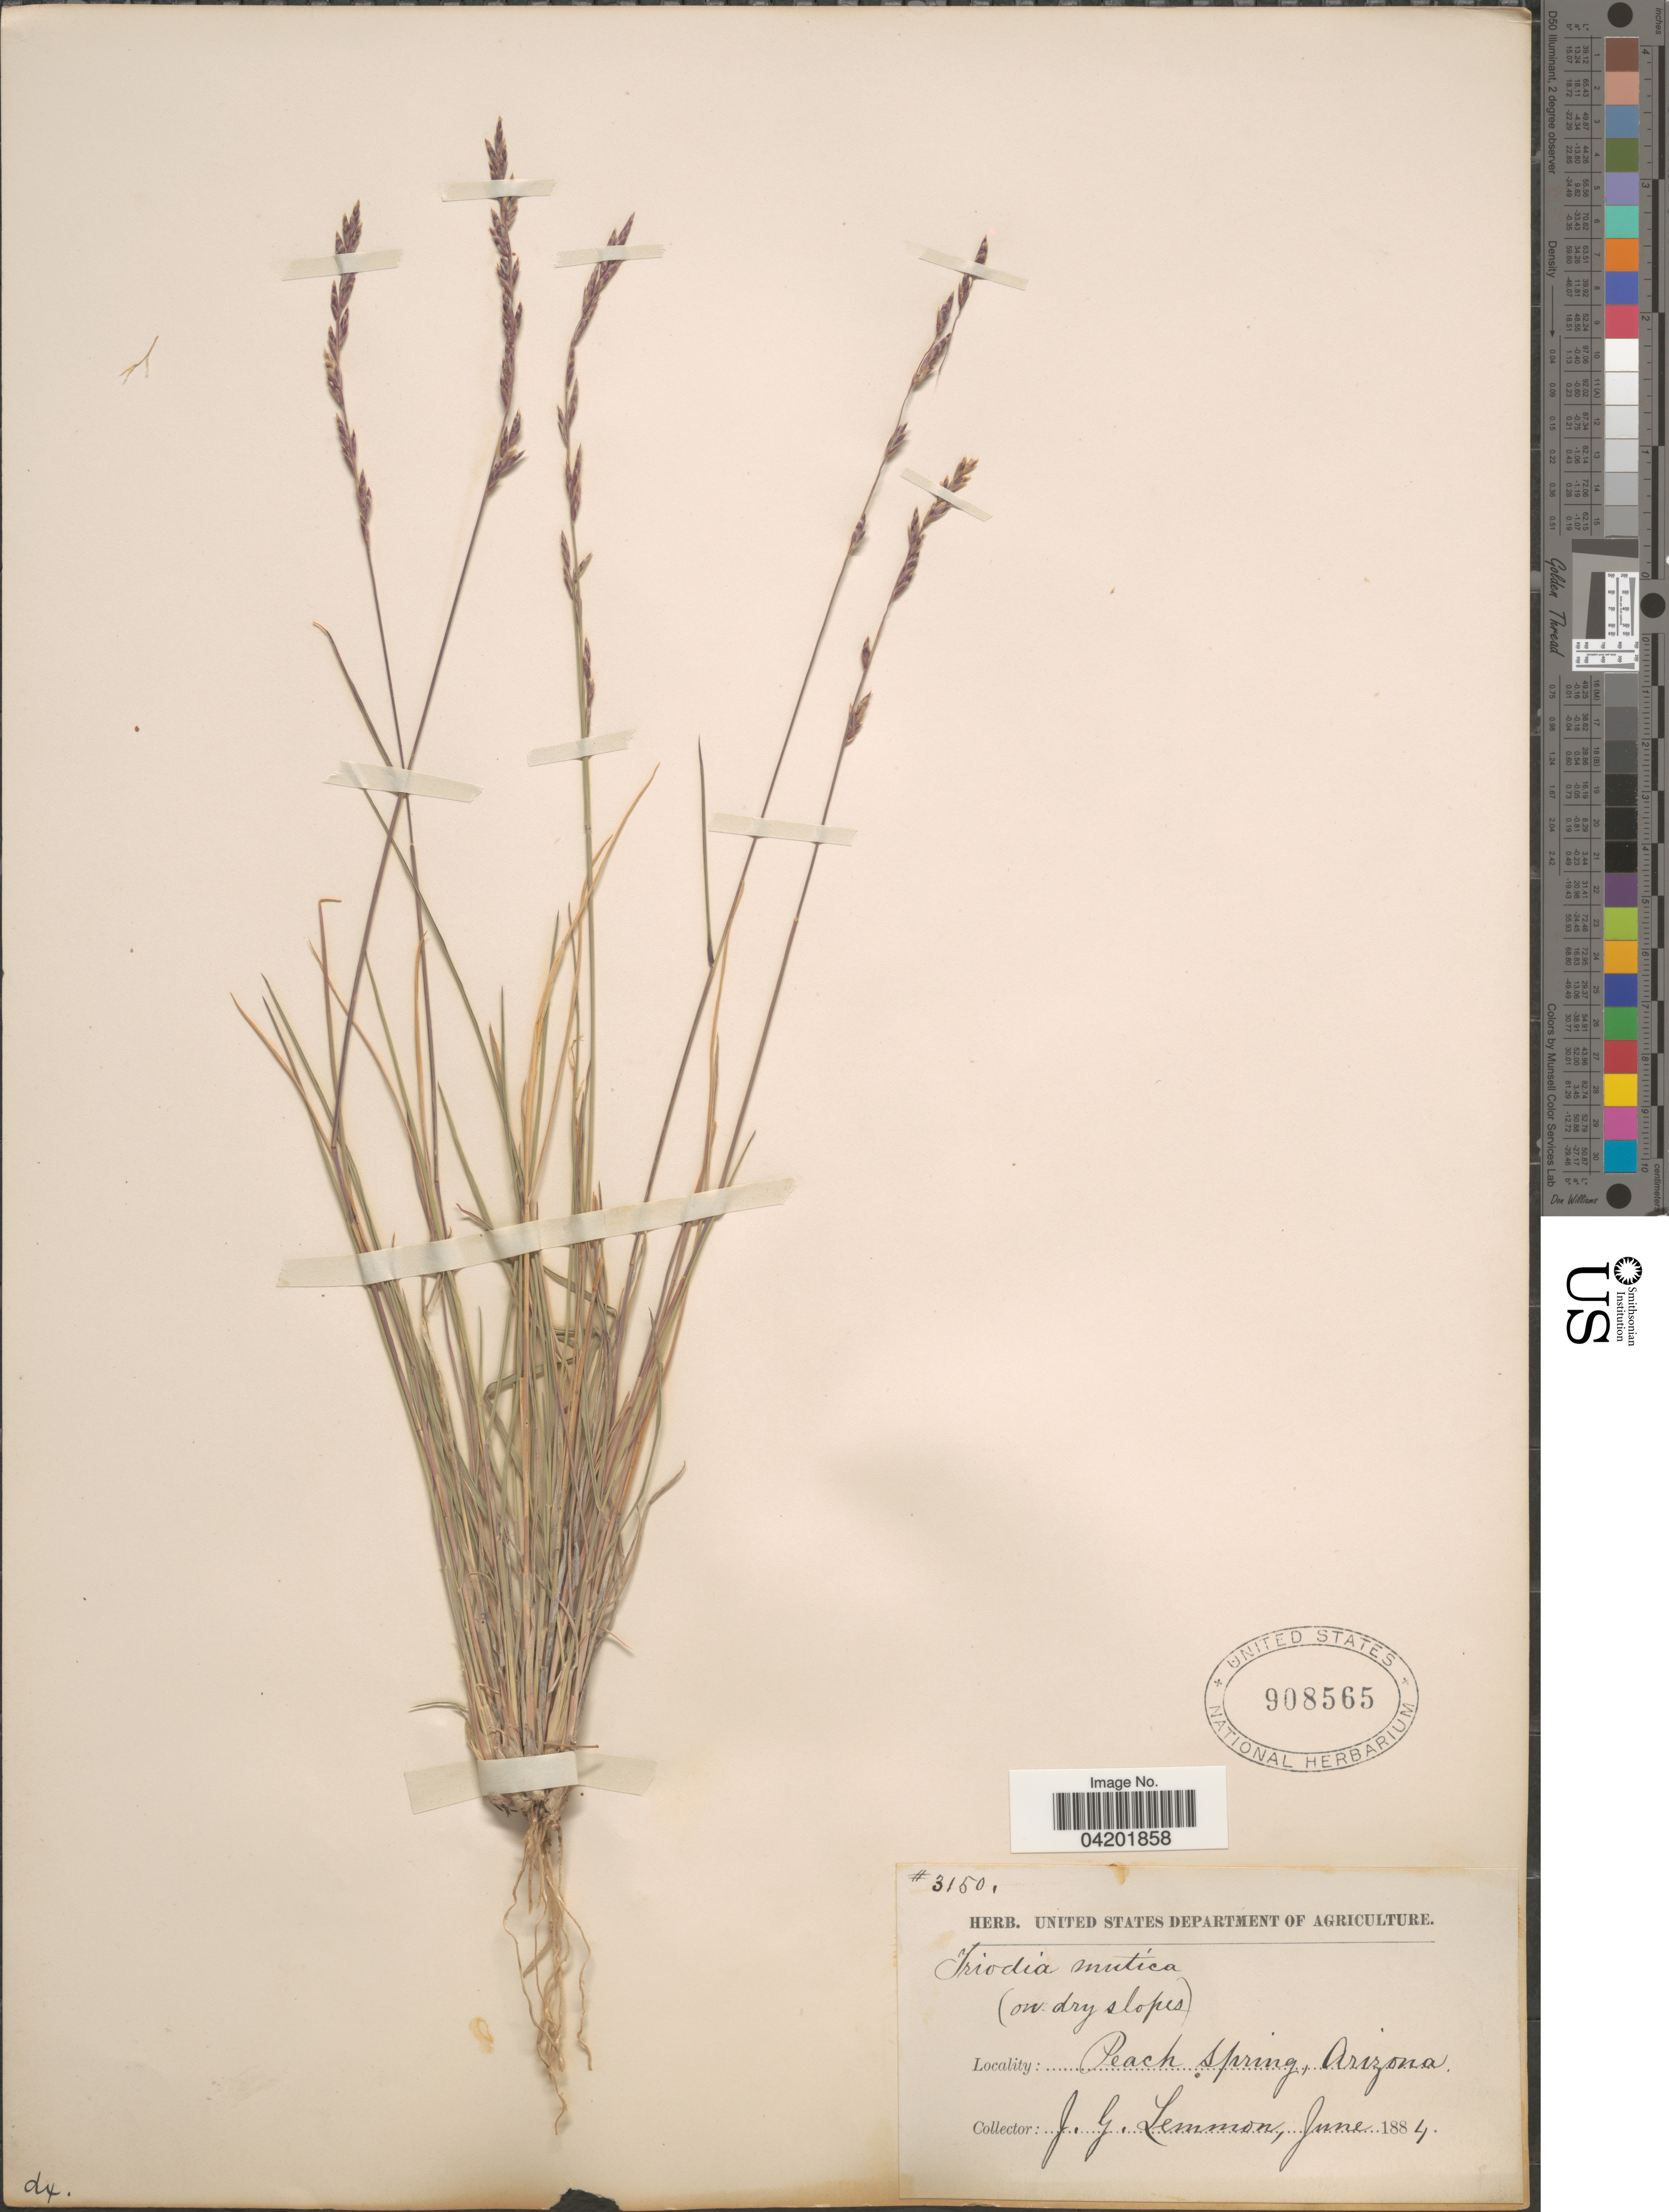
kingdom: Plantae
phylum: Tracheophyta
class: Liliopsida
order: Poales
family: Poaceae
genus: Tridentopsis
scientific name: Tridentopsis mutica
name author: (Torr.) P.M. Peterson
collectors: J. Lemmon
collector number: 3150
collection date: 1884-06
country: United States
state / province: Arizona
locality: Peach Spring.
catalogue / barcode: US 908565